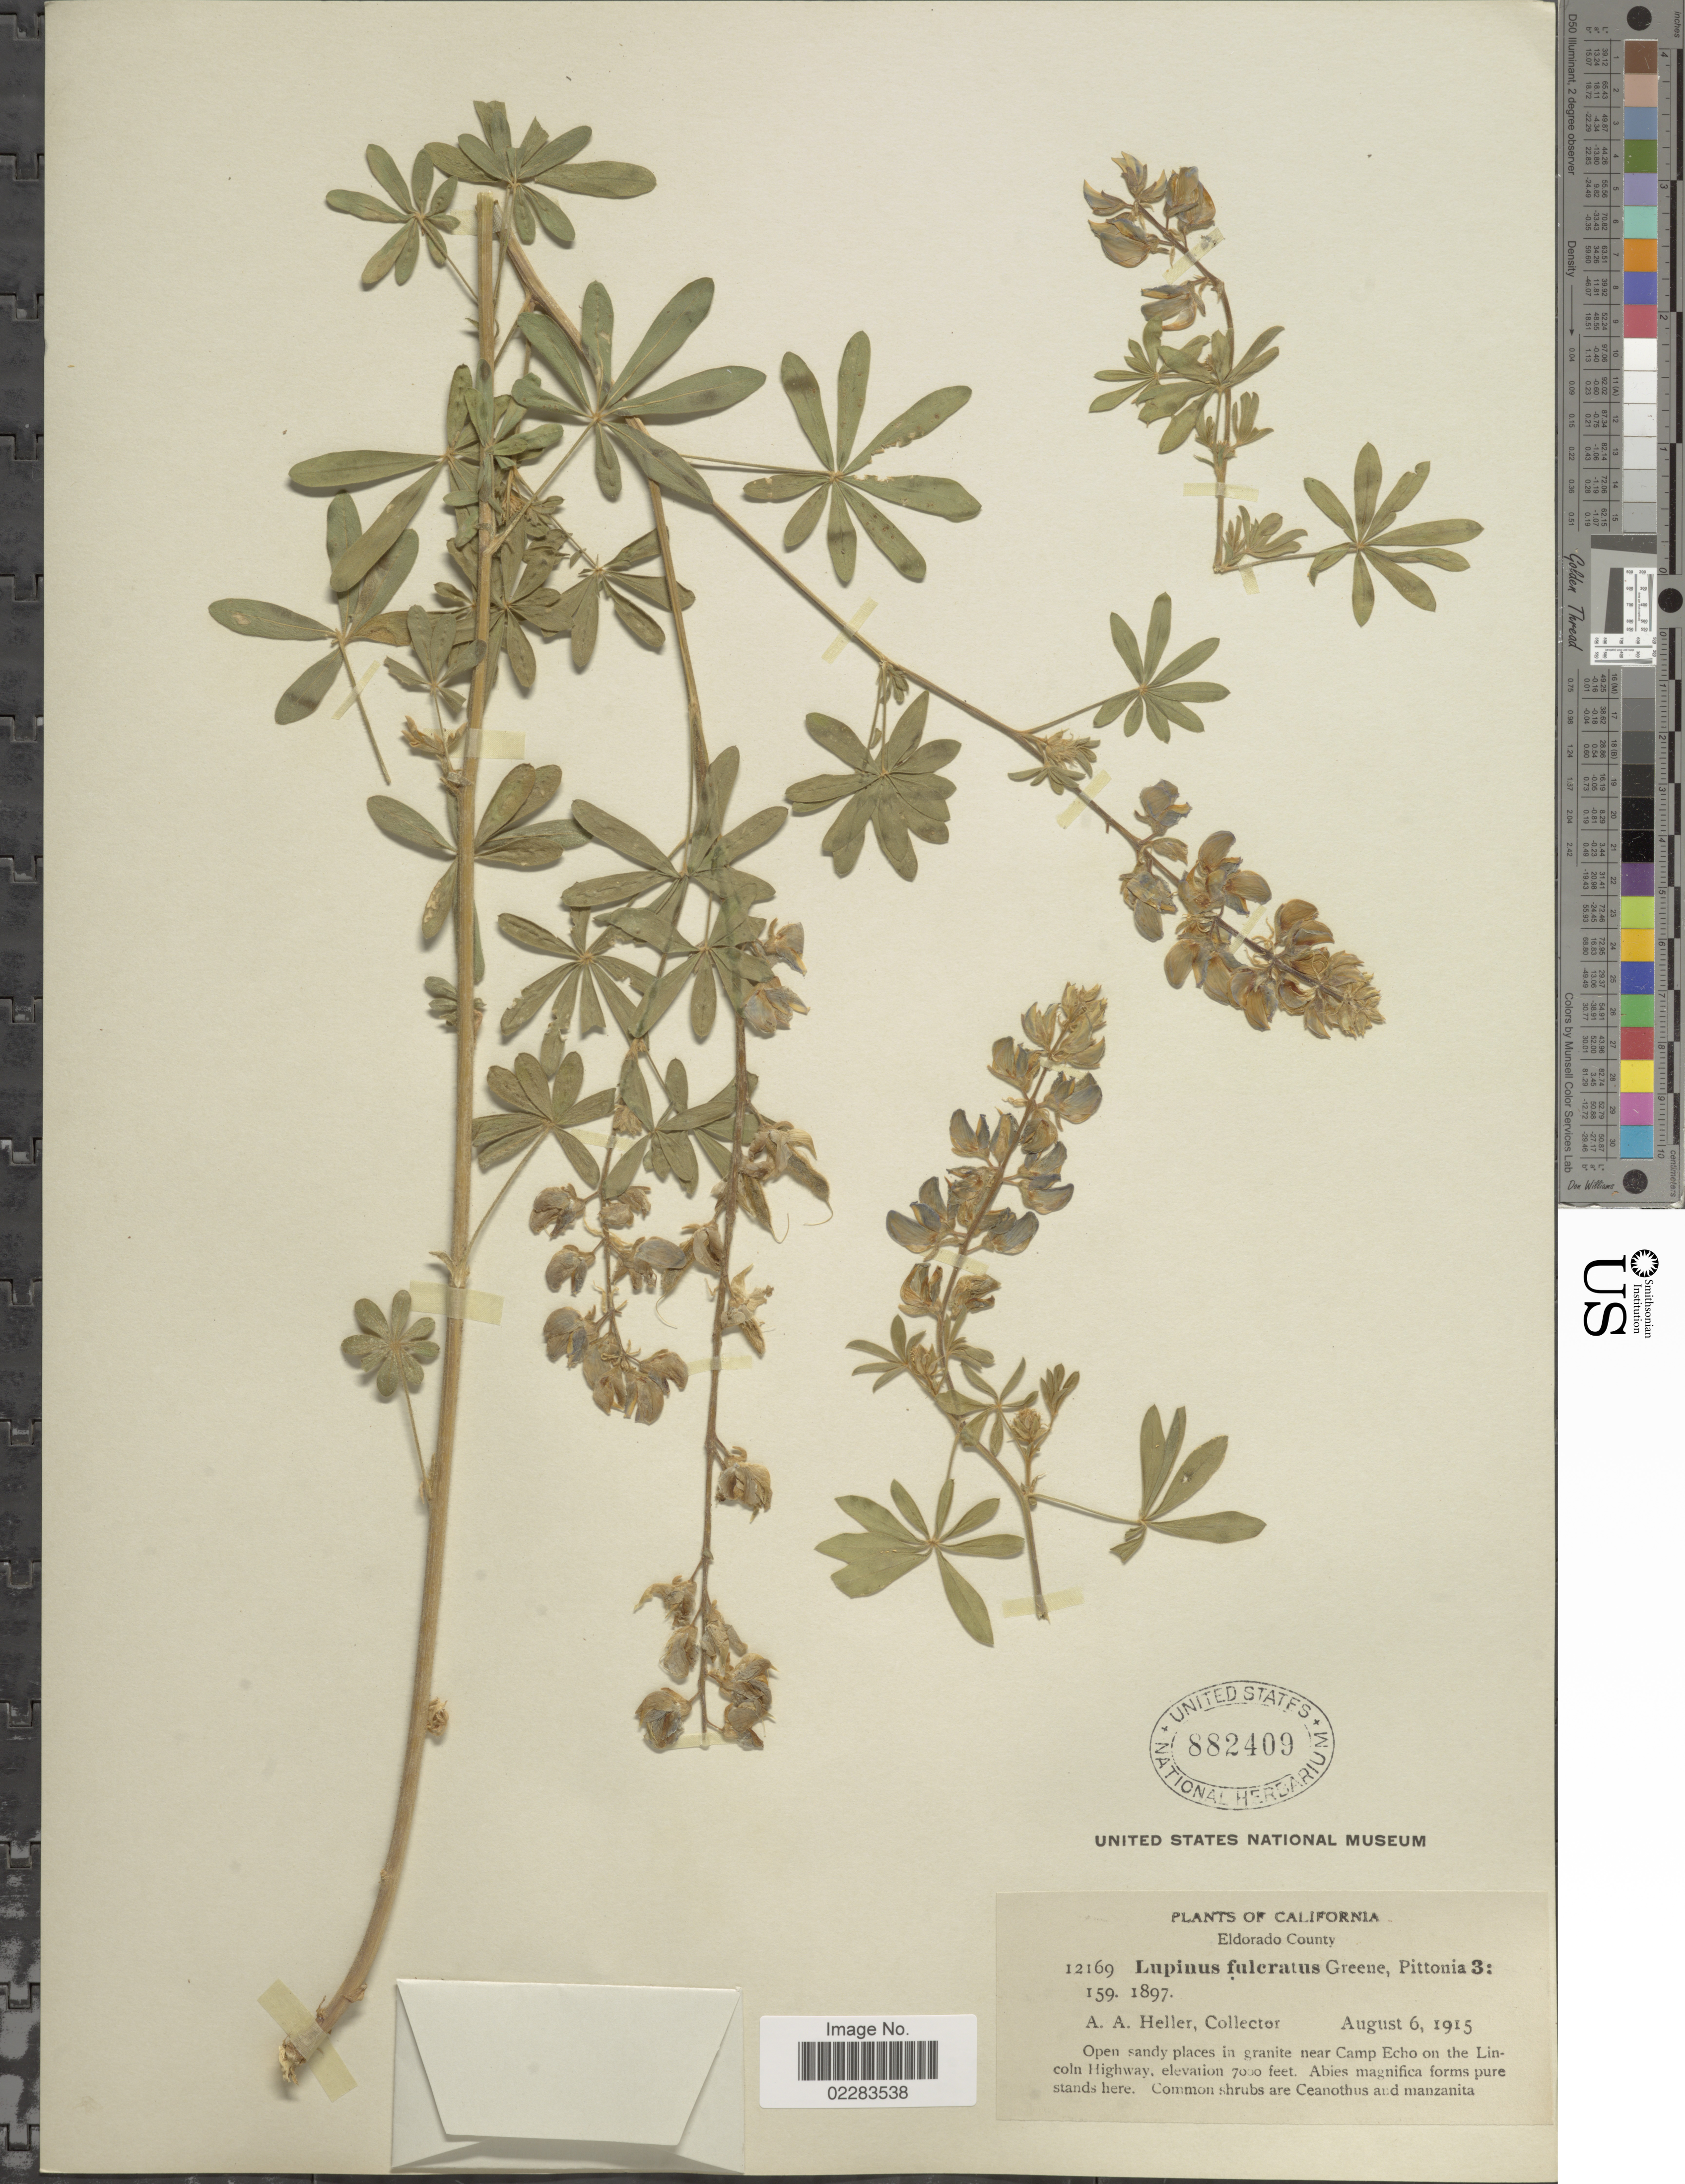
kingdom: Plantae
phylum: Tracheophyta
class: Magnoliopsida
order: Fabales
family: Fabaceae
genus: Lupinus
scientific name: Lupinus albicaulis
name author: Douglas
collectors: A. A. Heller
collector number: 12169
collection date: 1915-08-06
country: United States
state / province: California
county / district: El Dorado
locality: Eldrorado County. Open sandy places in granite near Camp Echo on the Lincoln Highway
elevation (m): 2134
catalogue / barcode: US 882409